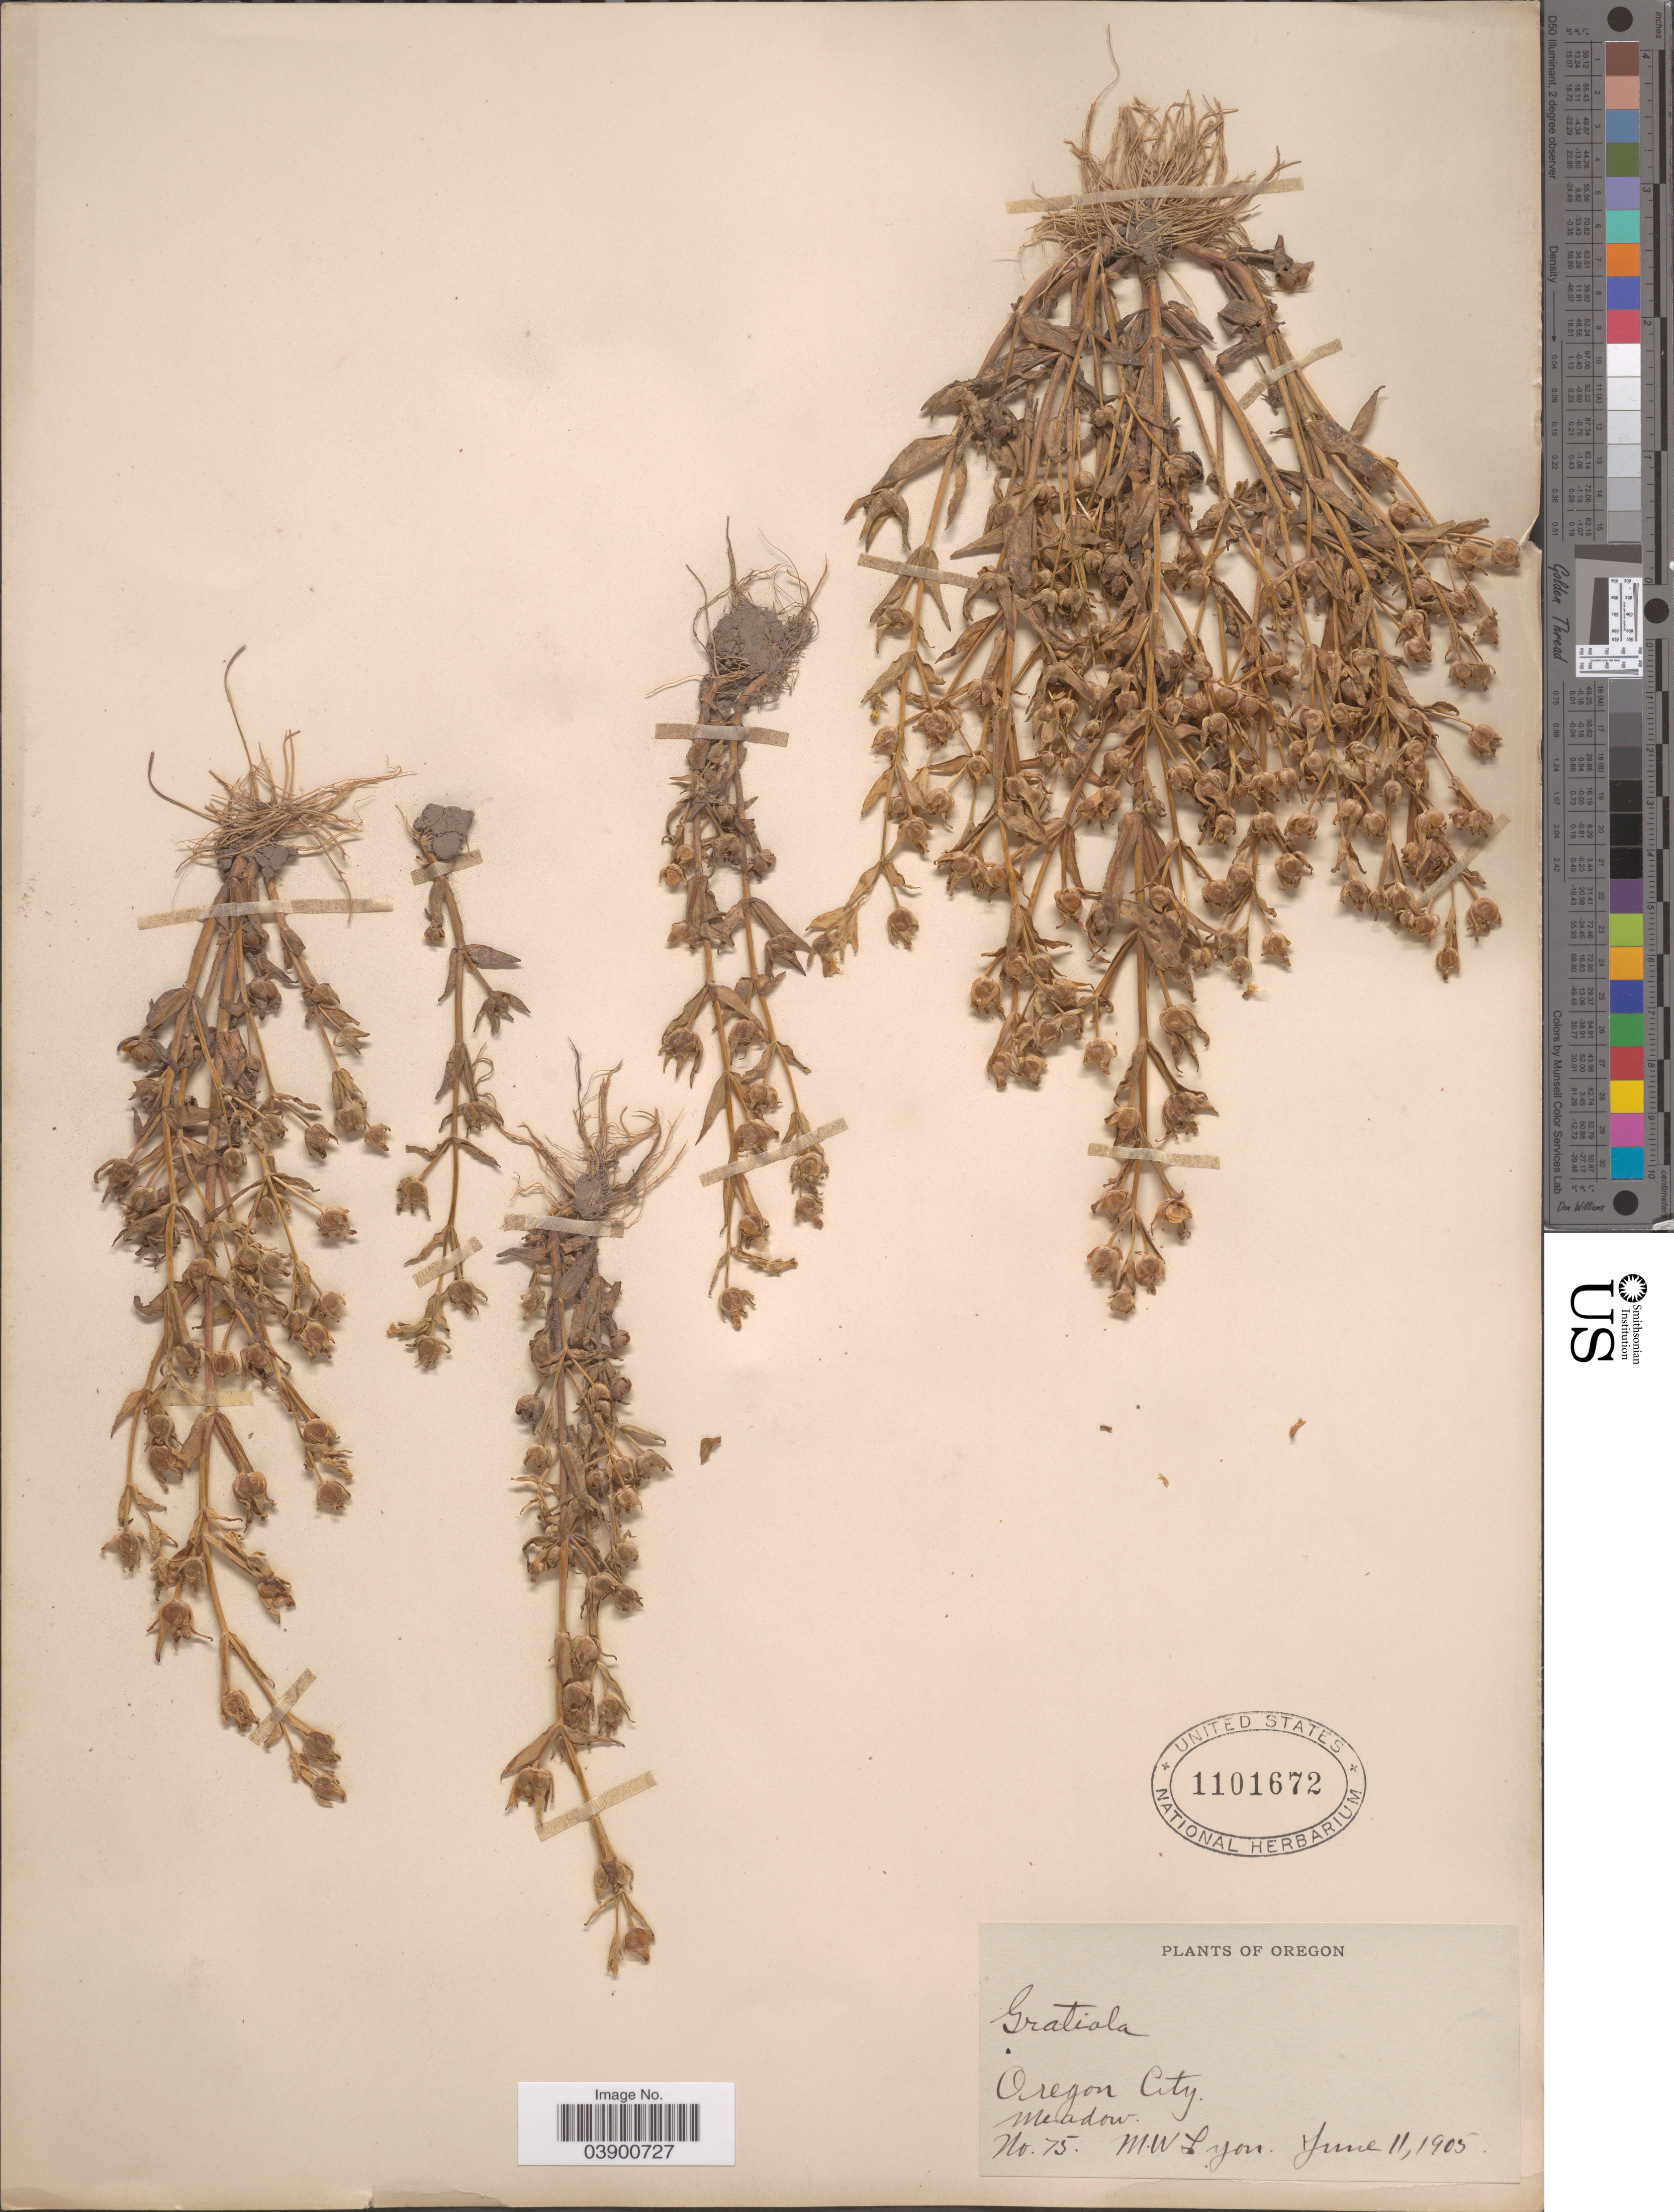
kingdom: Plantae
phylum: Tracheophyta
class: Magnoliopsida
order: Lamiales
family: Plantaginaceae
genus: Gratiola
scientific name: Gratiola ebracteata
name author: Benth.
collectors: M. W. Lyon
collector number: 75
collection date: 1905-06-11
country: United States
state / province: Oregon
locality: Oregon City. Meadow.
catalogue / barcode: US 1101672